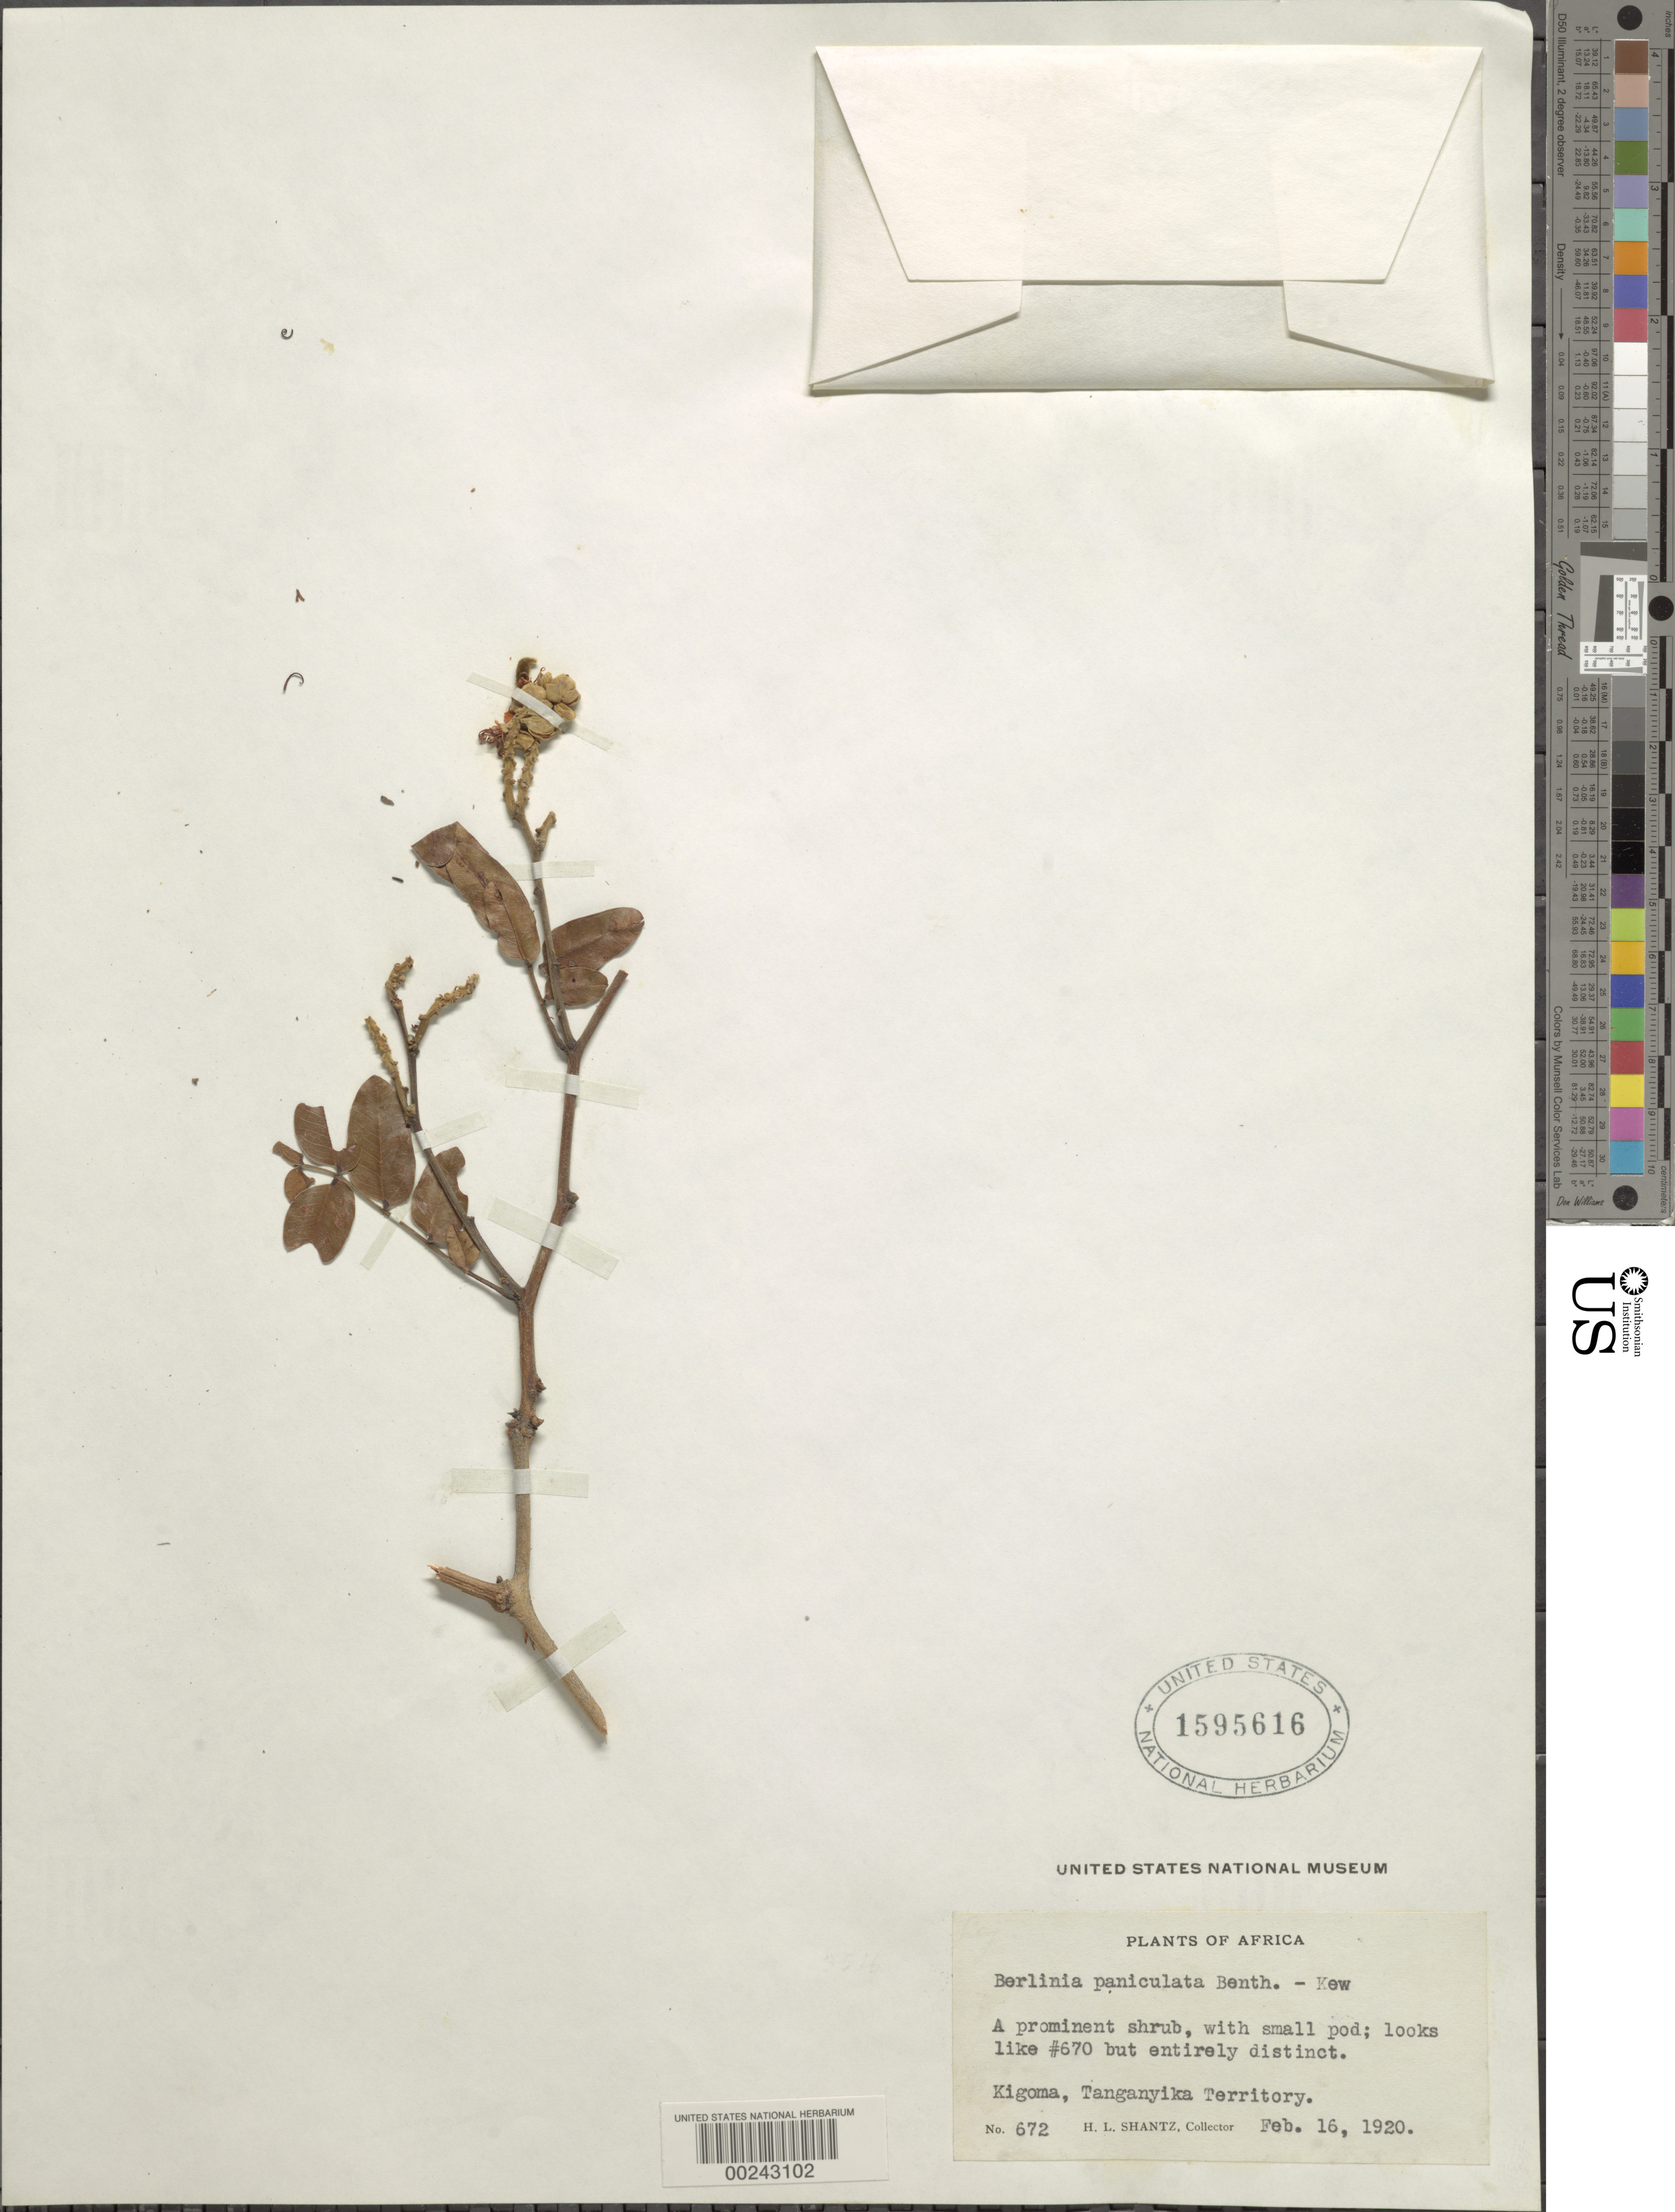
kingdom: Plantae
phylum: Tracheophyta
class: Magnoliopsida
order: Fabales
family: Fabaceae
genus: Julbernardia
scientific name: Julbernardia paniculata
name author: (Benth.) Troupin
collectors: H. Shantz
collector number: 672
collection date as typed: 16 Feb 1920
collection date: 1920-02-16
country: Tanzania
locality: Kigoma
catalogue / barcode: US 1595616